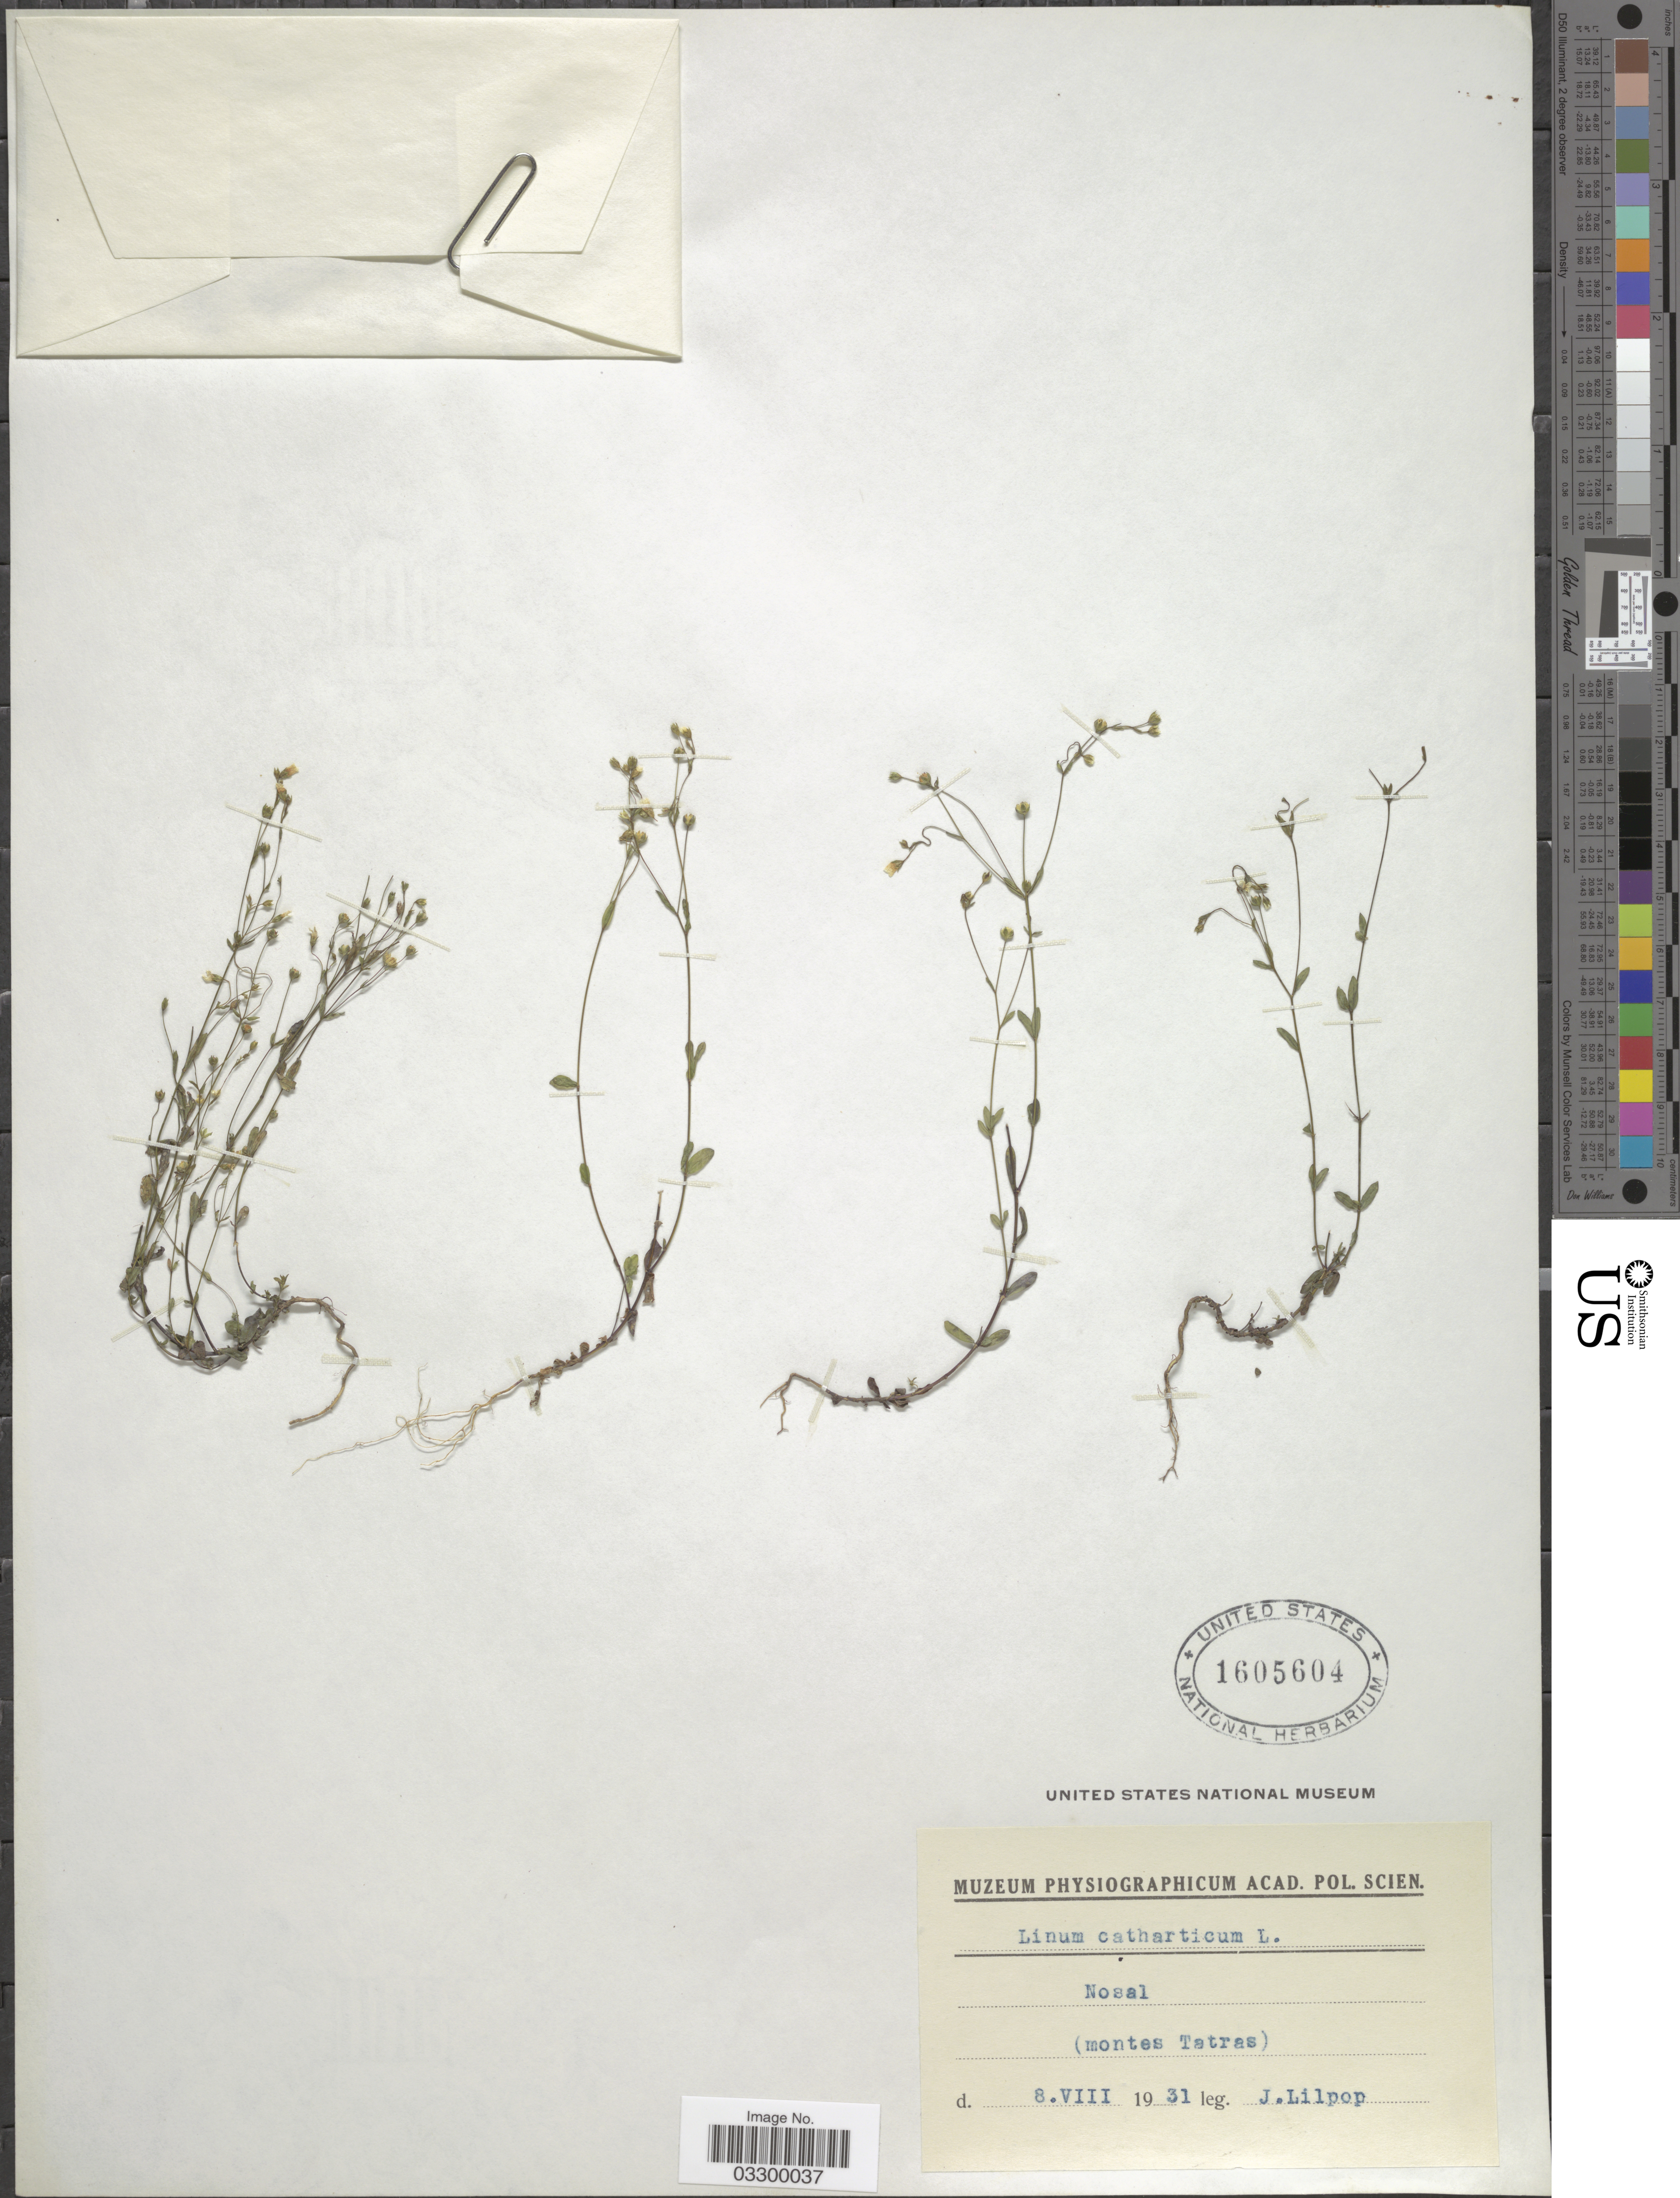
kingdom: Plantae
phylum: Tracheophyta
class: Magnoliopsida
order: Malpighiales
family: Linaceae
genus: Linum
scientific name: Linum catharticum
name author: L.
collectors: J. Lilpop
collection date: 1931-08-08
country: Poland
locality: Nosal (montes Tatras).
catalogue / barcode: US 1605604